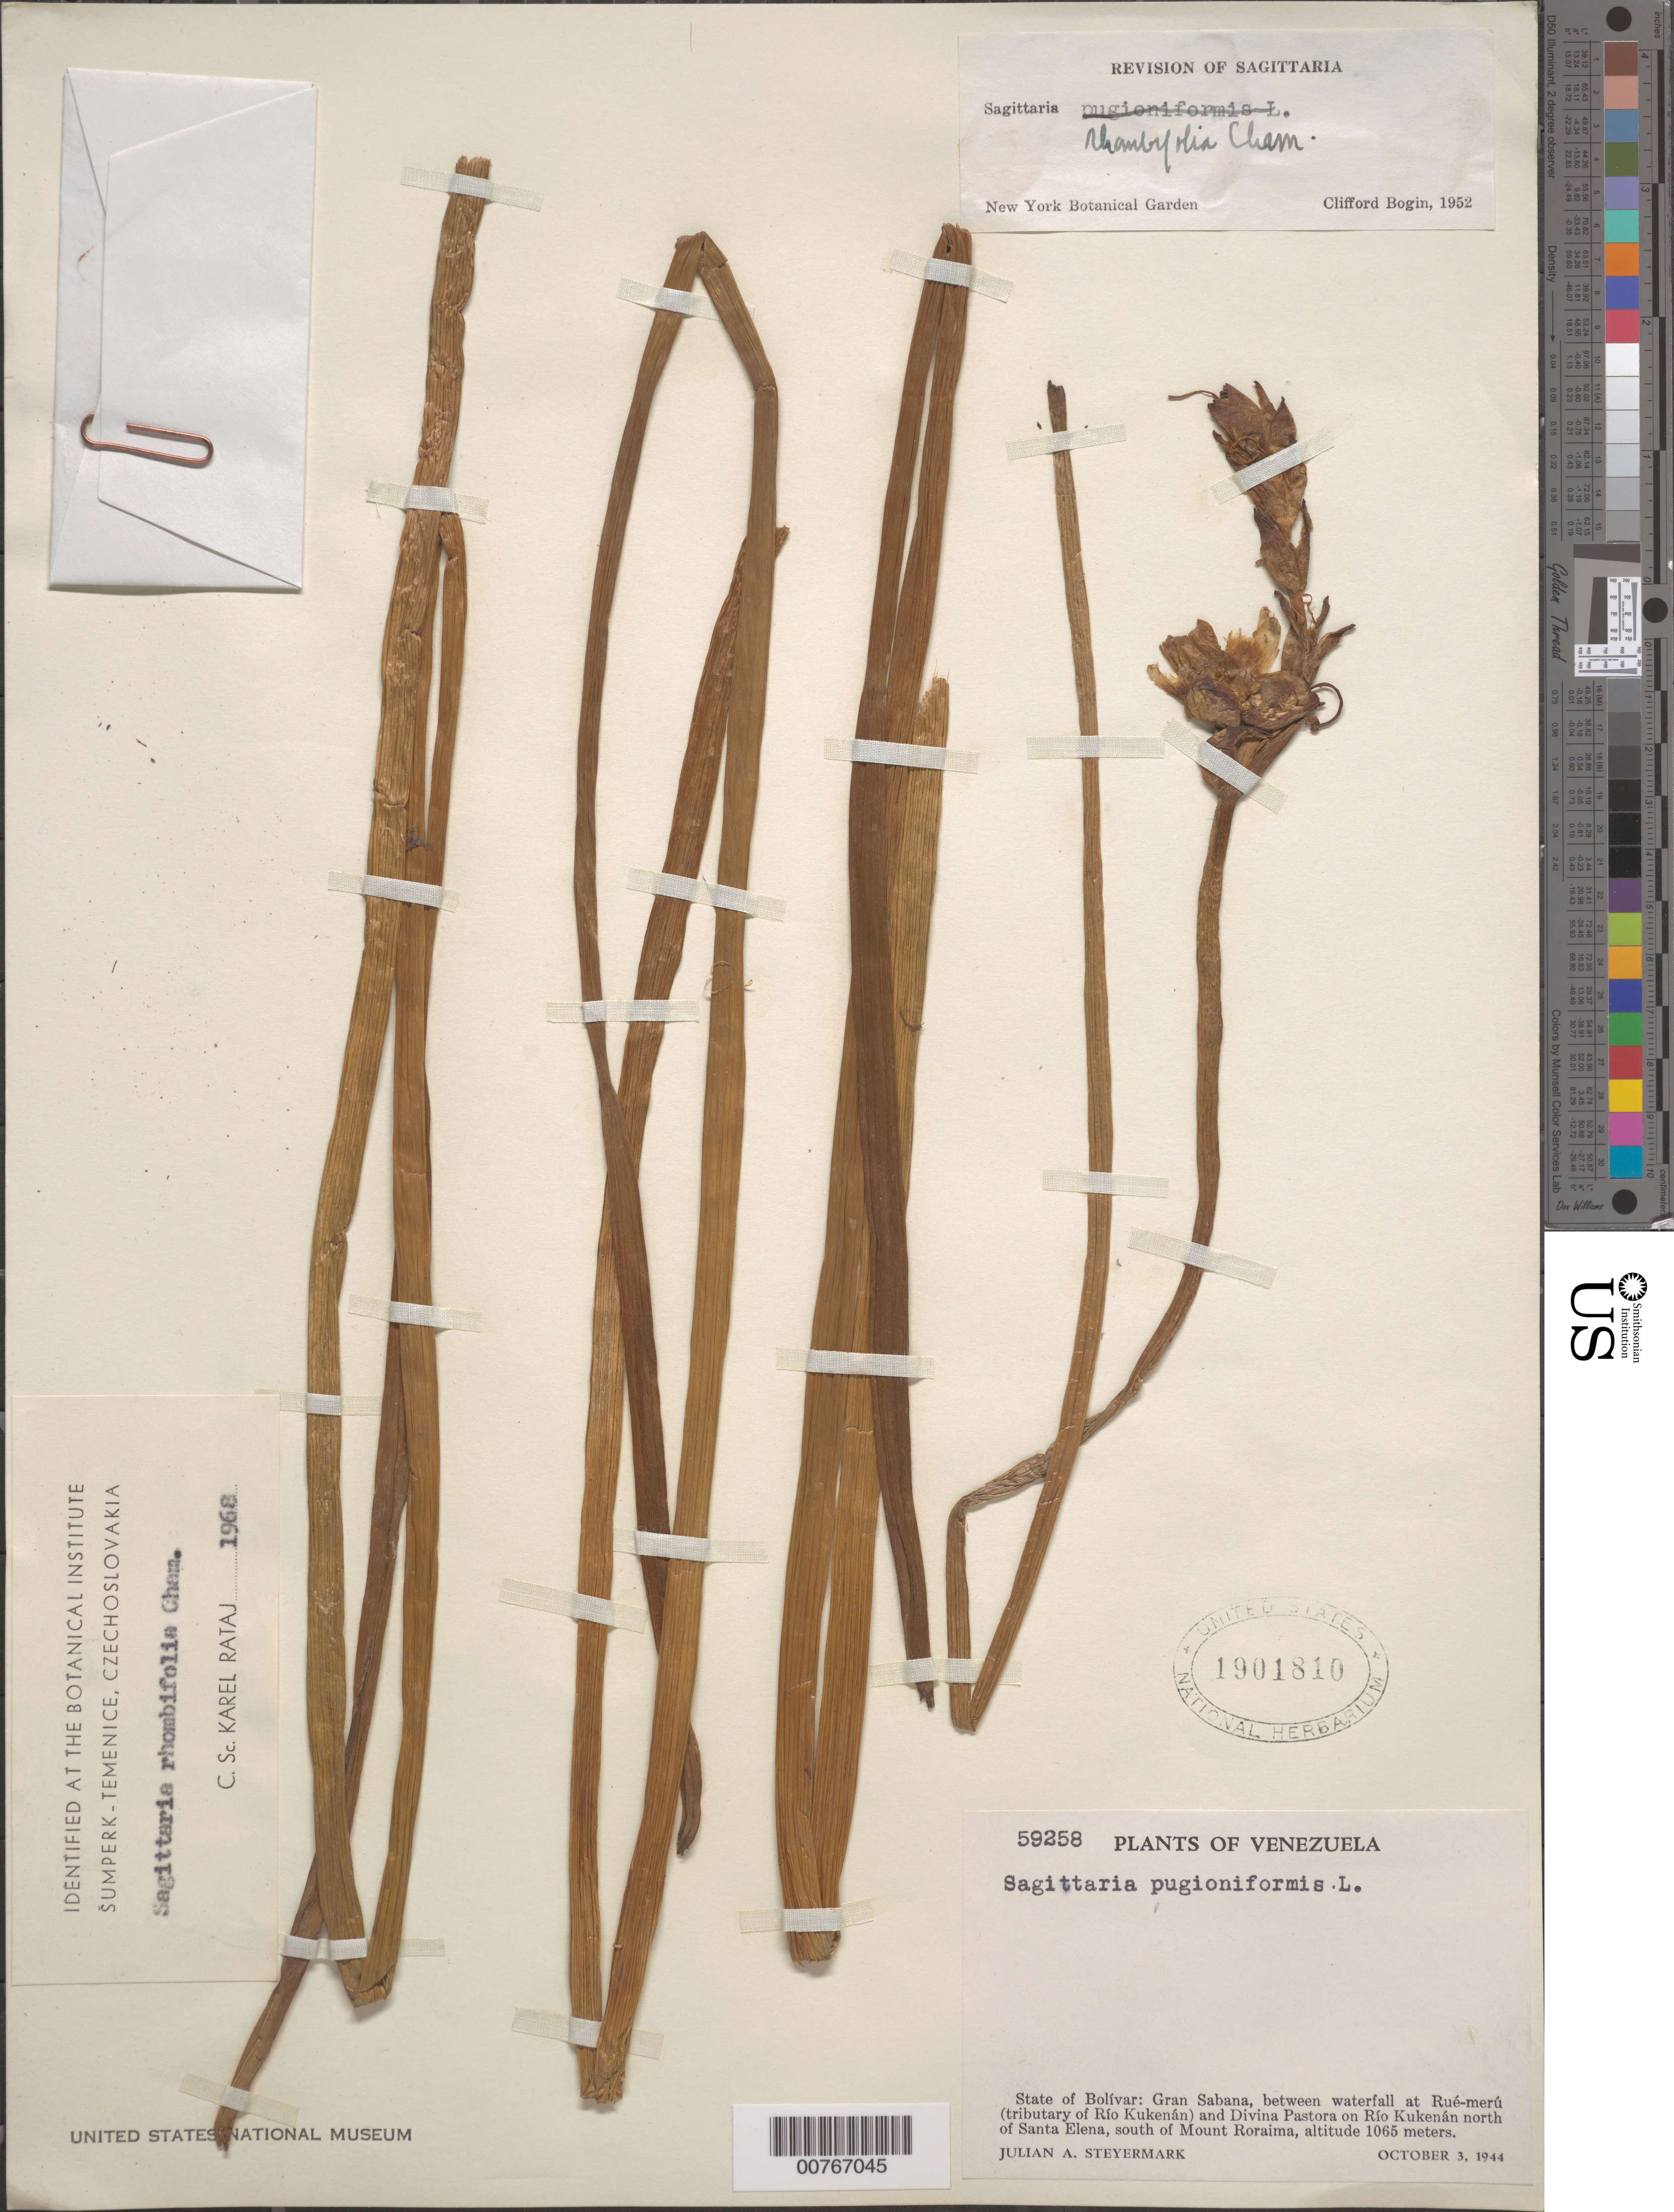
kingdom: Plantae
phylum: Tracheophyta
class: Liliopsida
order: Alismatales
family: Alismataceae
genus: Sagittaria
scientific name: Sagittaria rhombifolia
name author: Cham.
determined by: Rataj, K.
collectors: J. Steyermark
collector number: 59258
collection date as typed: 3-Oct-44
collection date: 1944-10-03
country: Venezuela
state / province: Bolívar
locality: Gran Sabana, between waterfall at Rué-merú (trib of Río Kukenán) and Divina Pastora on Río Kukenán, north of Santa Elena, south of Mount Roraima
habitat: Between waterfall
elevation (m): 1065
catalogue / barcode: US 1901810